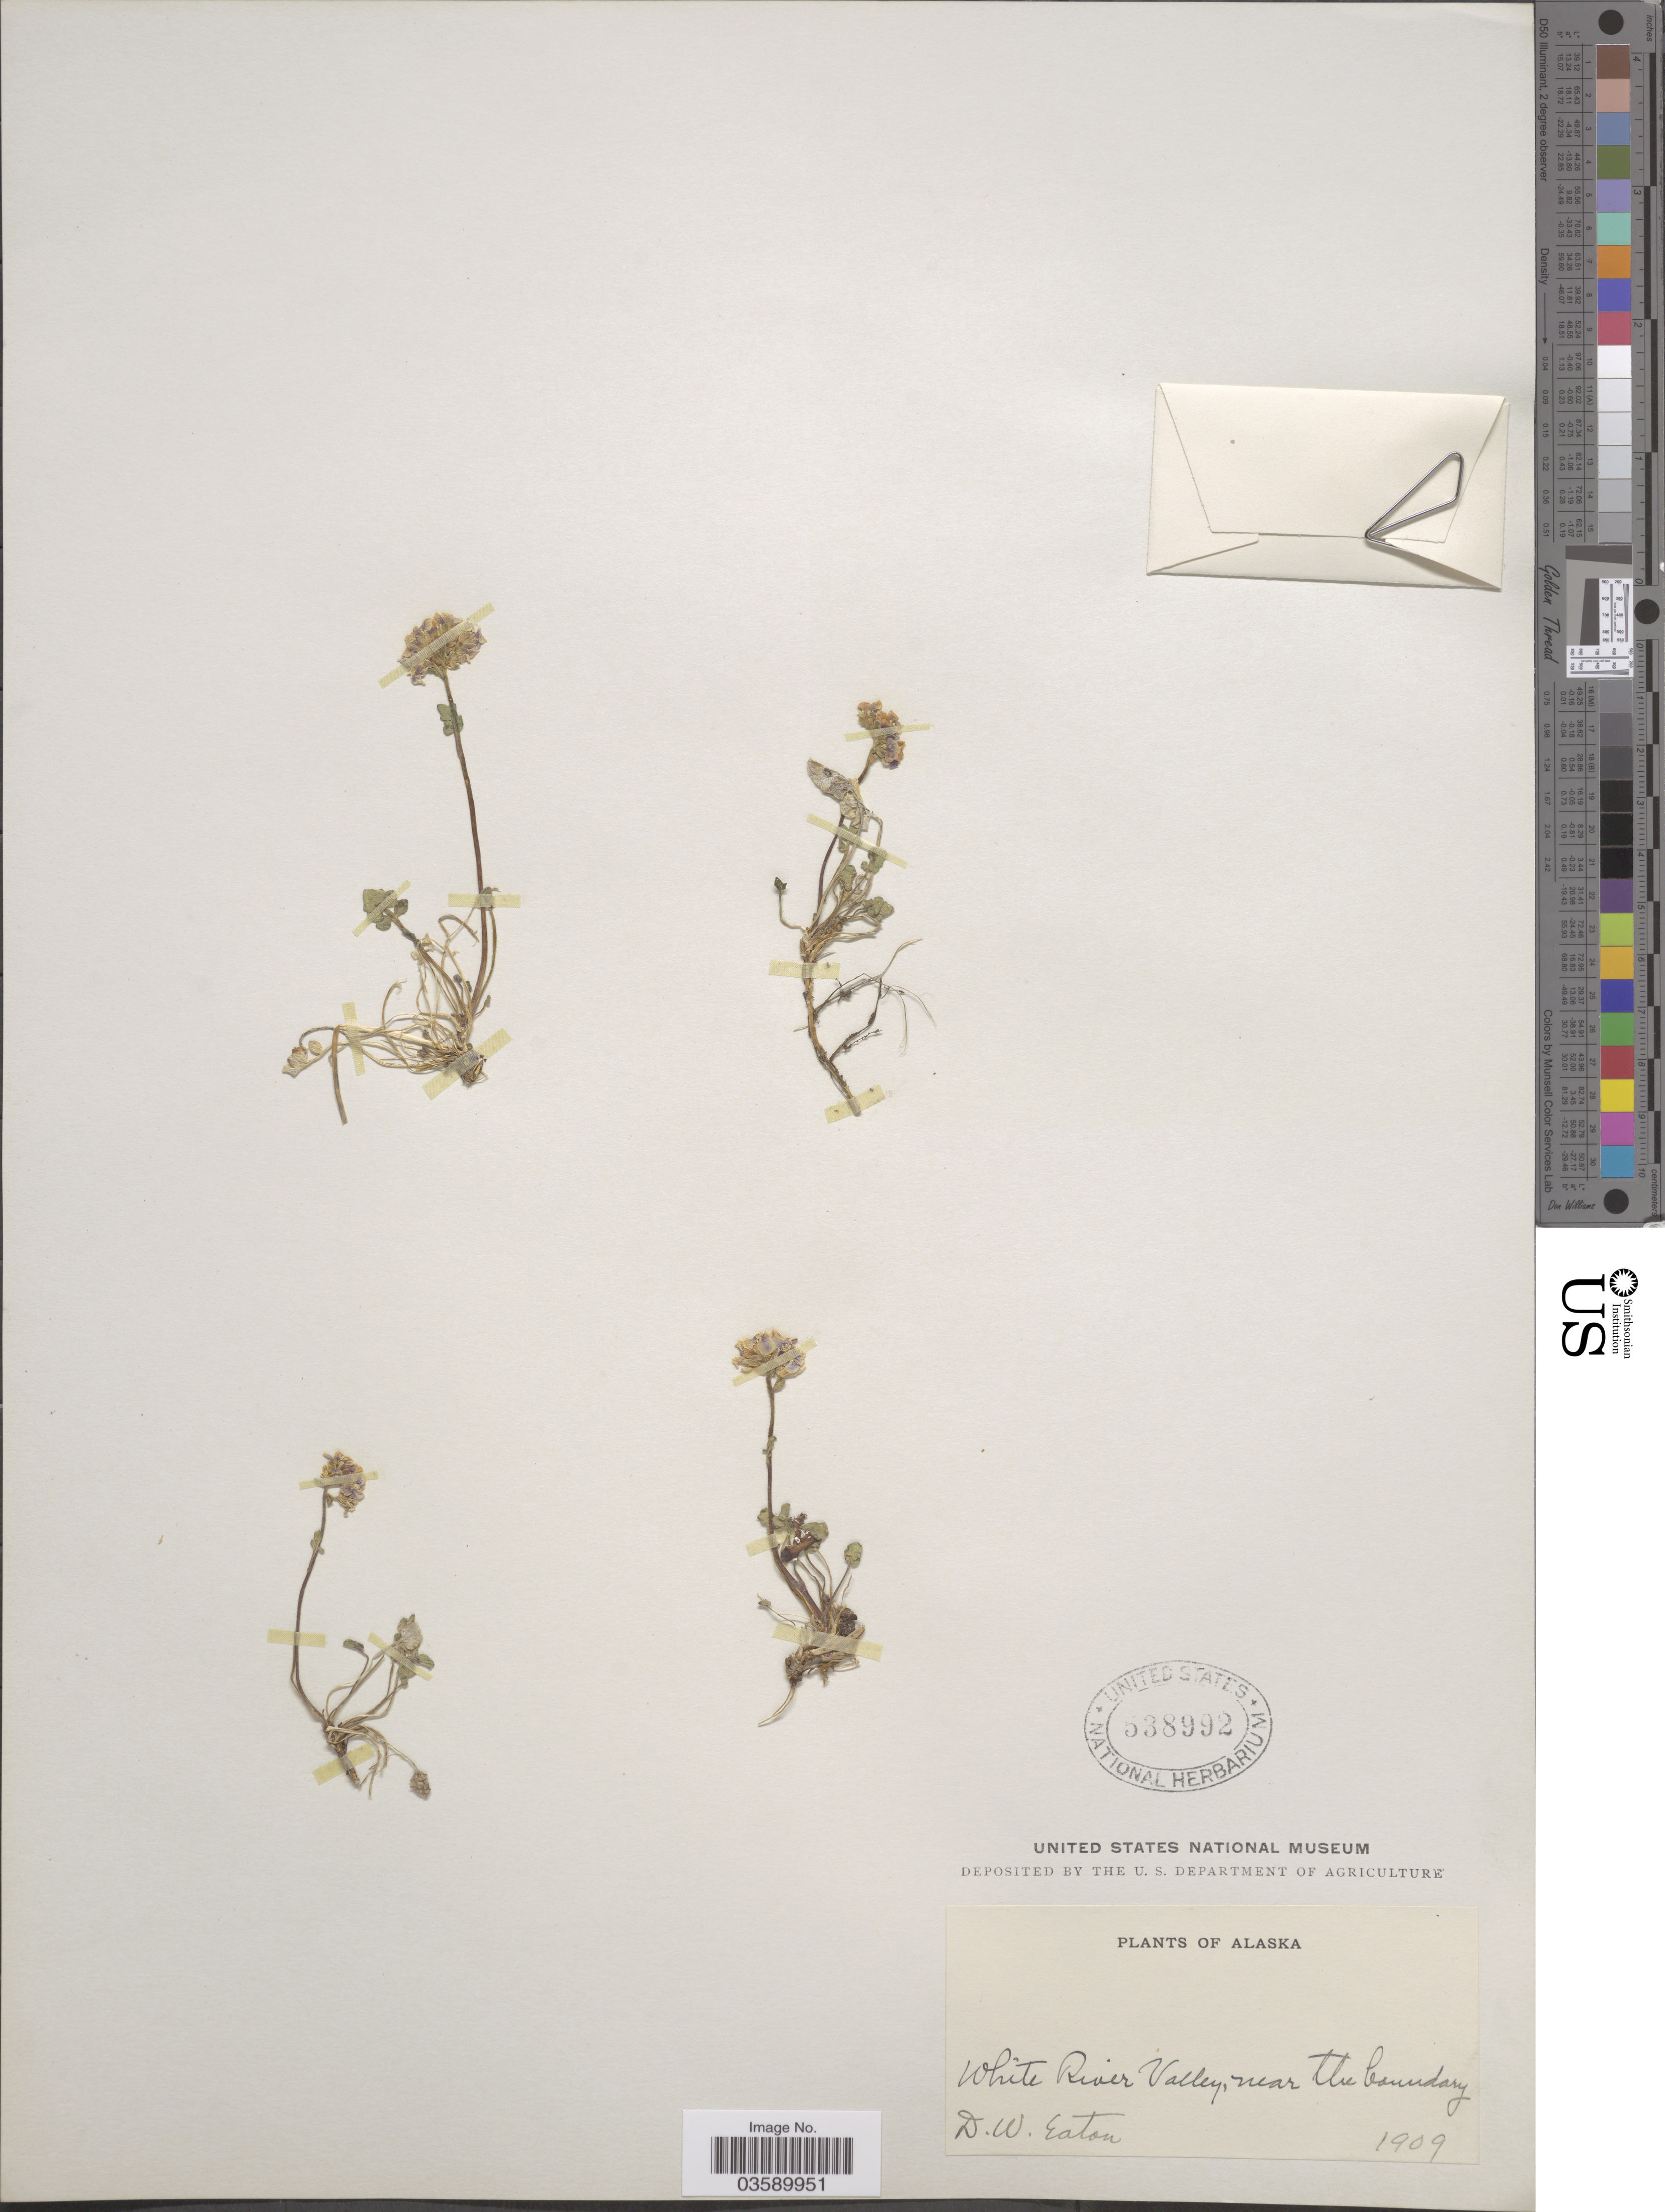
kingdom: Plantae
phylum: Tracheophyta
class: Magnoliopsida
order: Brassicales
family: Brassicaceae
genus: Cardamine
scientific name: Cardamine purpurea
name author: Cham. & Schltdl.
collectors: D. Eaton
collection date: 1909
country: United States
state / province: Alaska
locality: White River Valley, near the boundary.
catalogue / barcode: US 538992